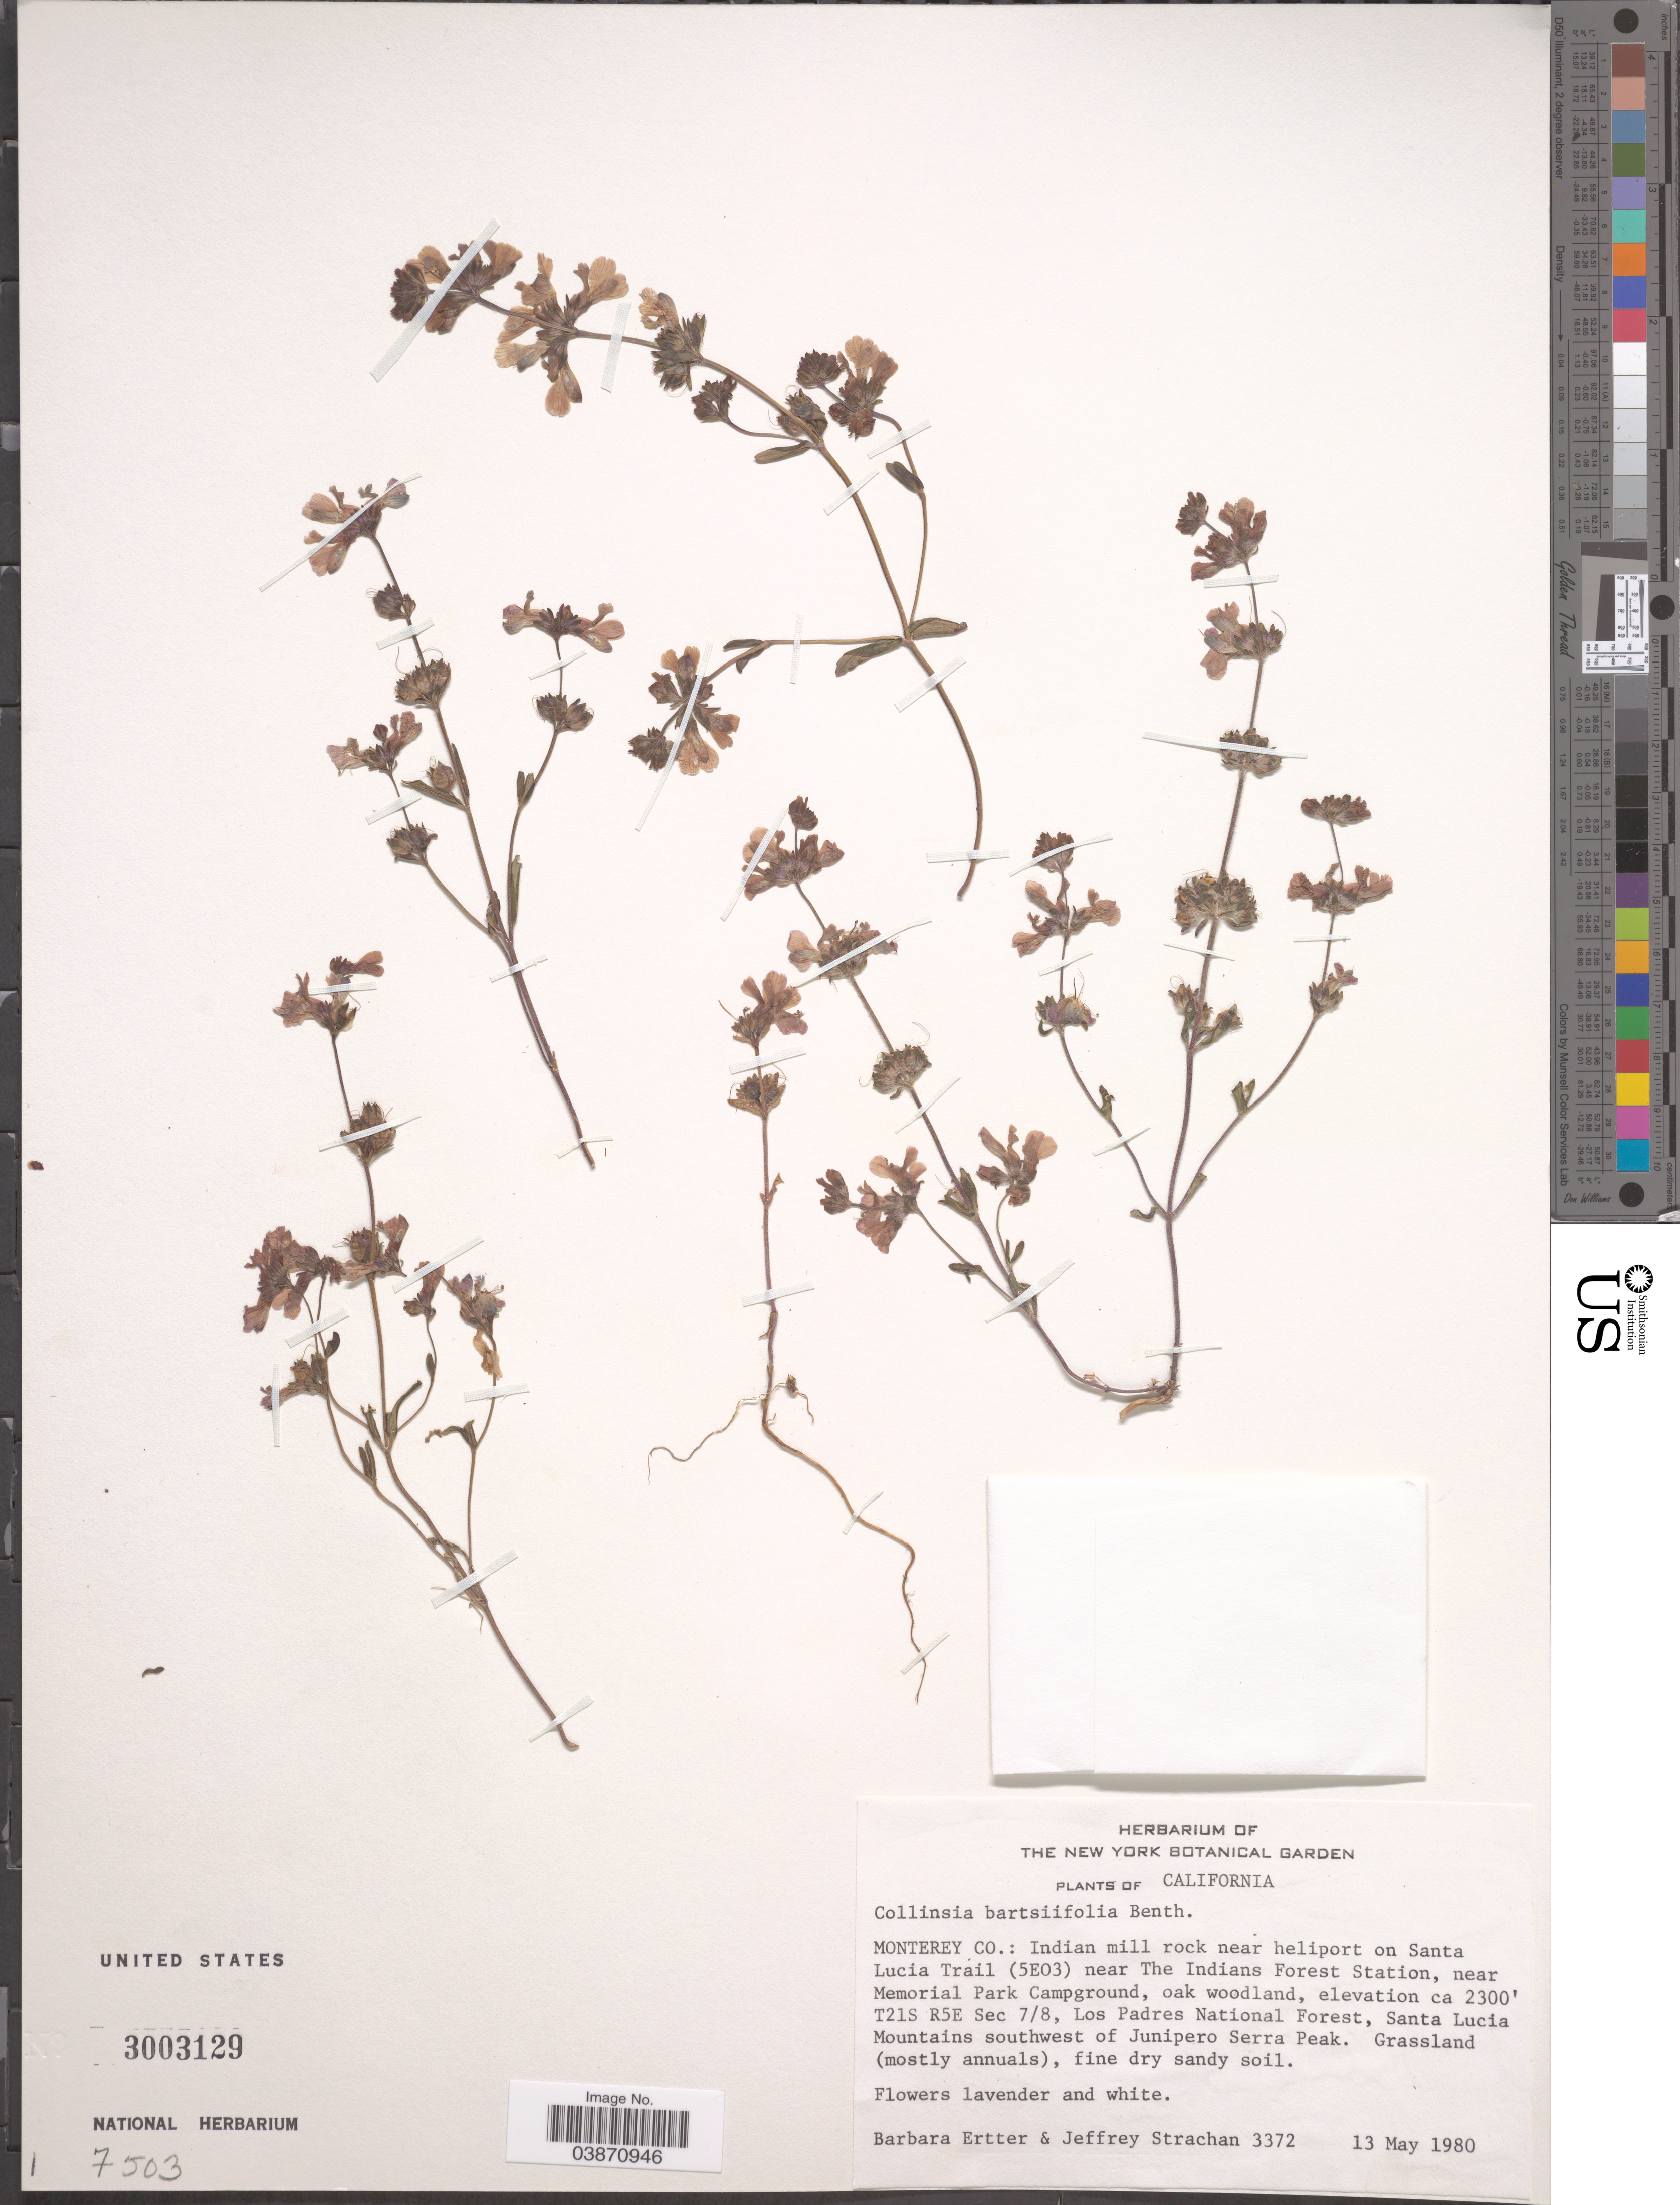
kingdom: Plantae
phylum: Tracheophyta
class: Magnoliopsida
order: Lamiales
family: Plantaginaceae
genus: Collinsia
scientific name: Collinsia bartsiifolia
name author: Benth.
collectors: B. Ertter & J. Strachan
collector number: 3372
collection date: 1980-05-13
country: United States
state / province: California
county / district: Monterey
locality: Monterey Co.: Indian mill rock near heliport on Santa Lucia Trail (5E03) near The Indians Forest Station, near Memorial Park Campground, T21S R5E Sec 7/8, Los Padres National Forest, Santa Lucia Mountains southwest of Junipero Serra Peak.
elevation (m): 701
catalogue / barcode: US 3003129